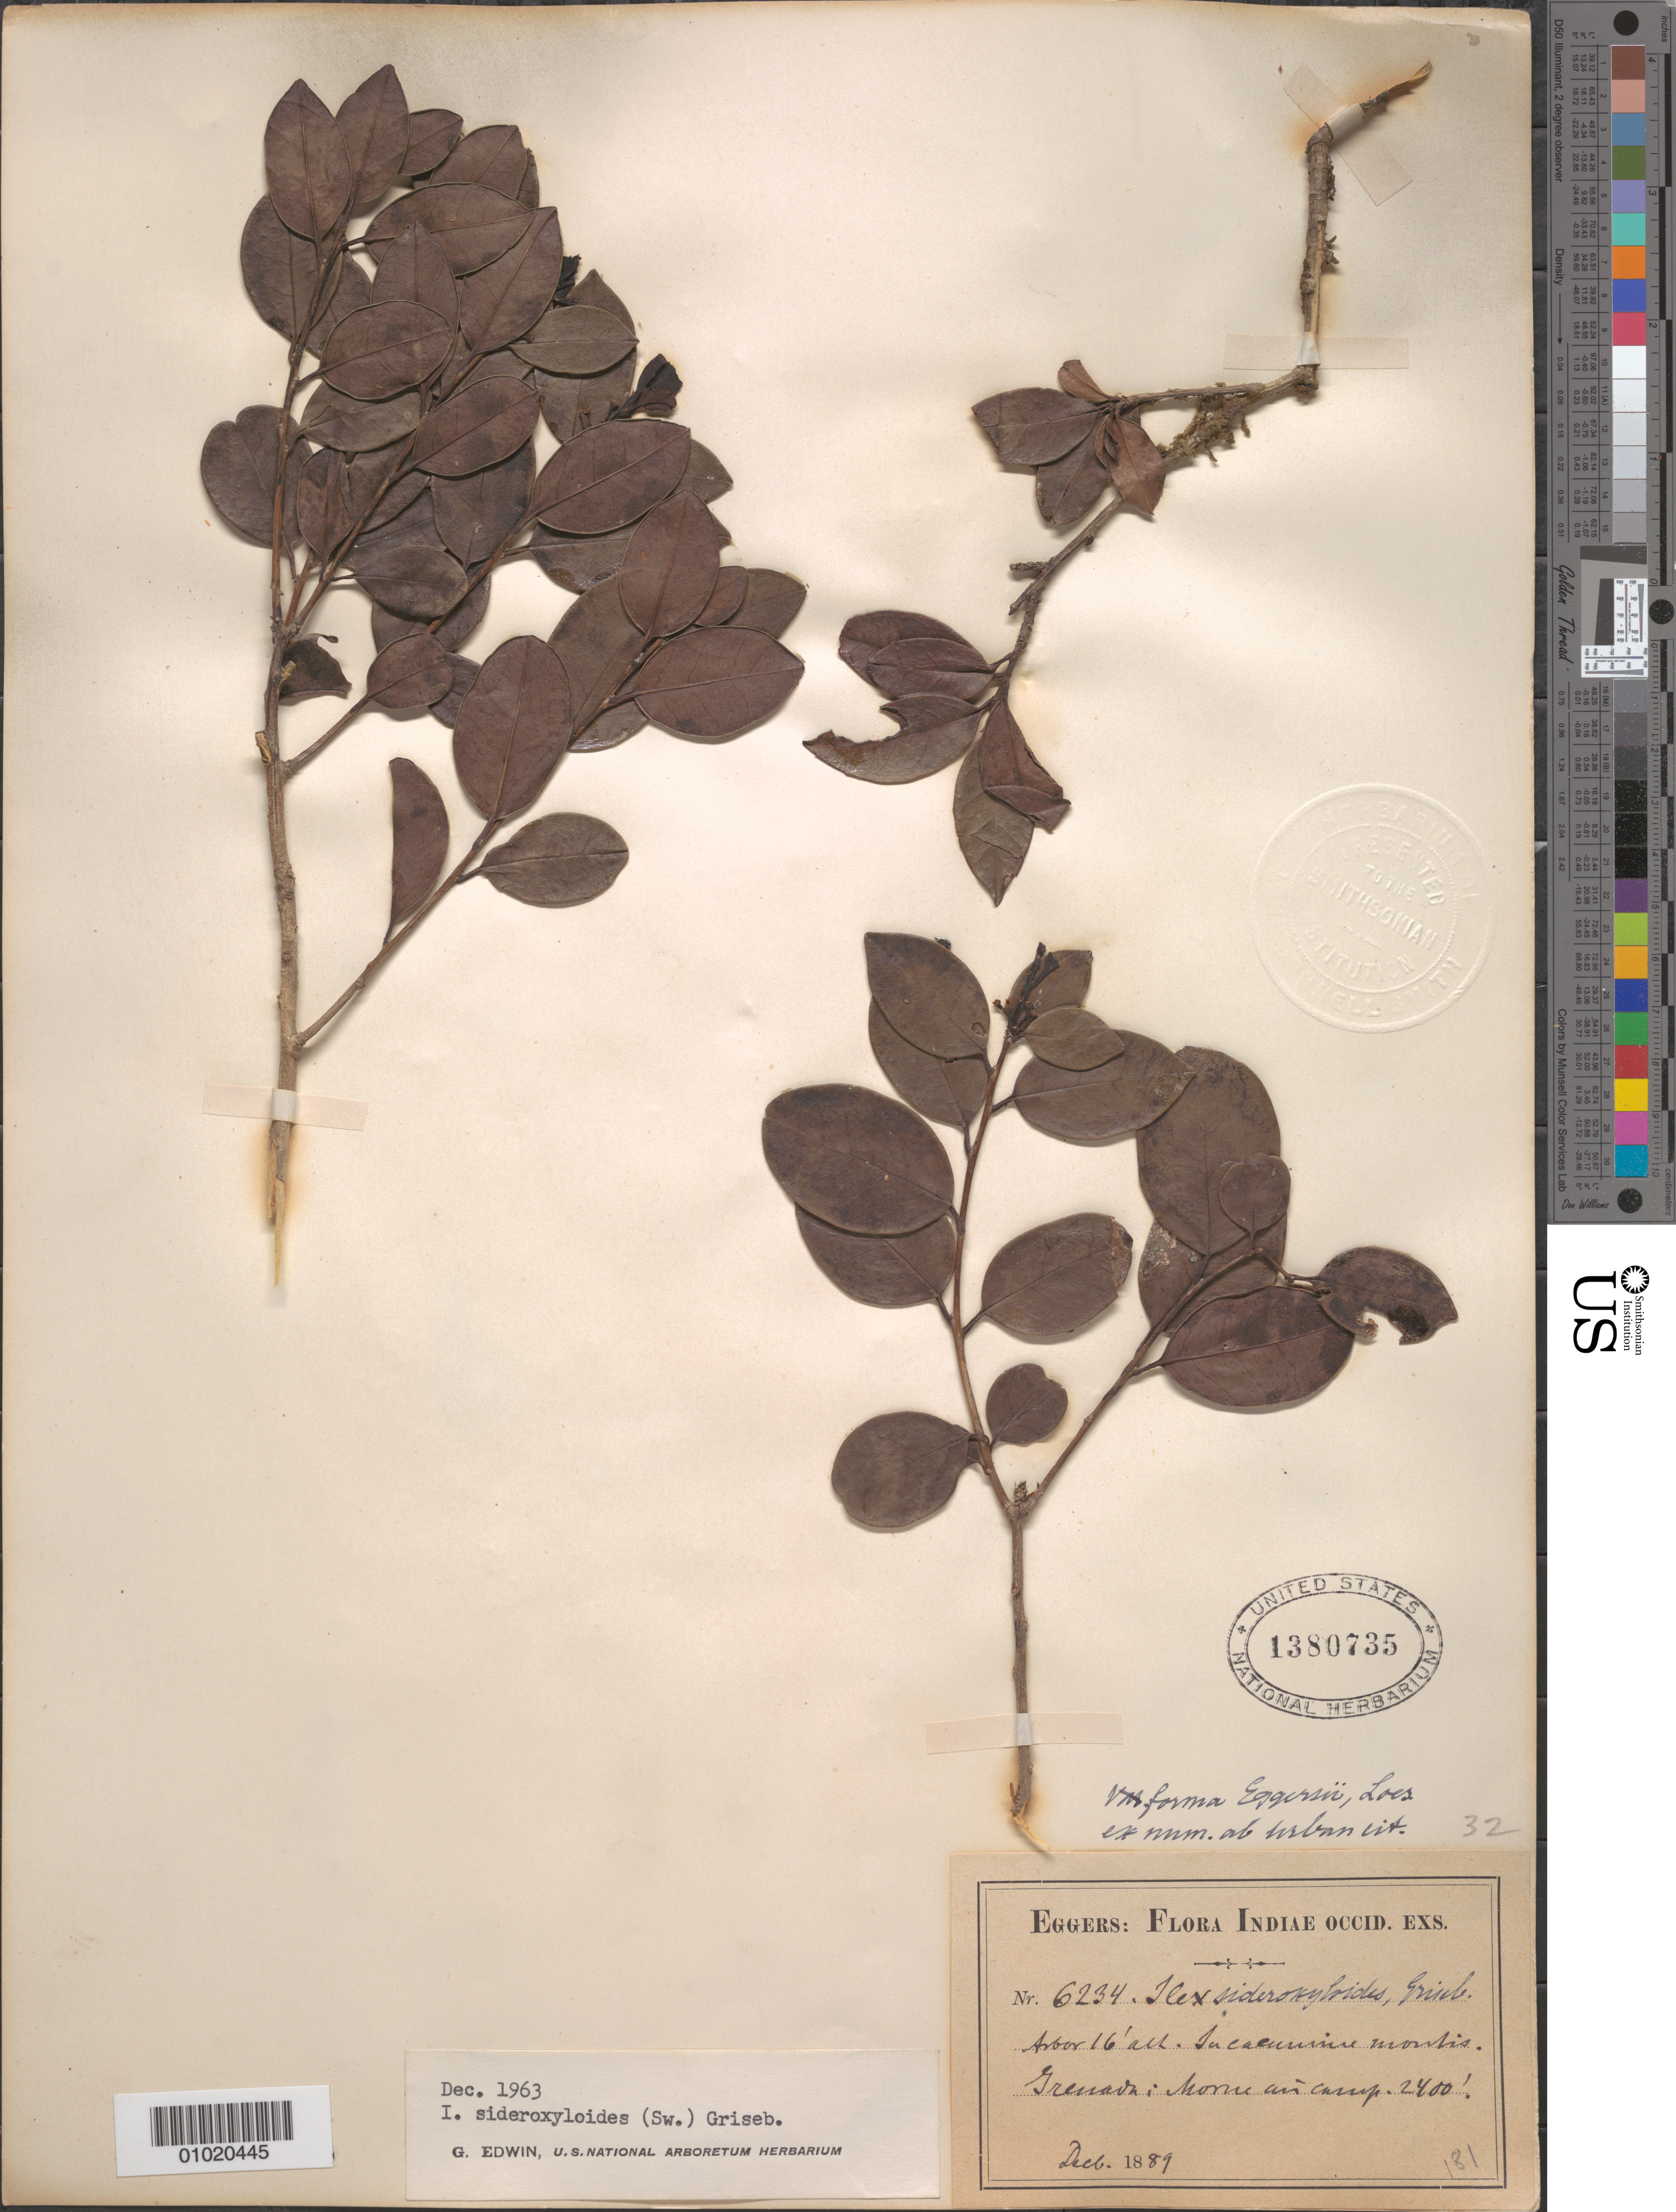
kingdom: Plantae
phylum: Tracheophyta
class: Magnoliopsida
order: Aquifoliales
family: Aquifoliaceae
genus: Ilex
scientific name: Ilex sideroxyloides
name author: (Sw.) Griseb.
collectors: H. F. A. von Eggers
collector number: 6234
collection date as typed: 01 Dec 1889 to 31 Dec 1889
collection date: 1889-12-01/1889-12-31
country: Grenada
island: Grenada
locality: Grenada: Morne au camp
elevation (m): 732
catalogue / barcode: US 1380735